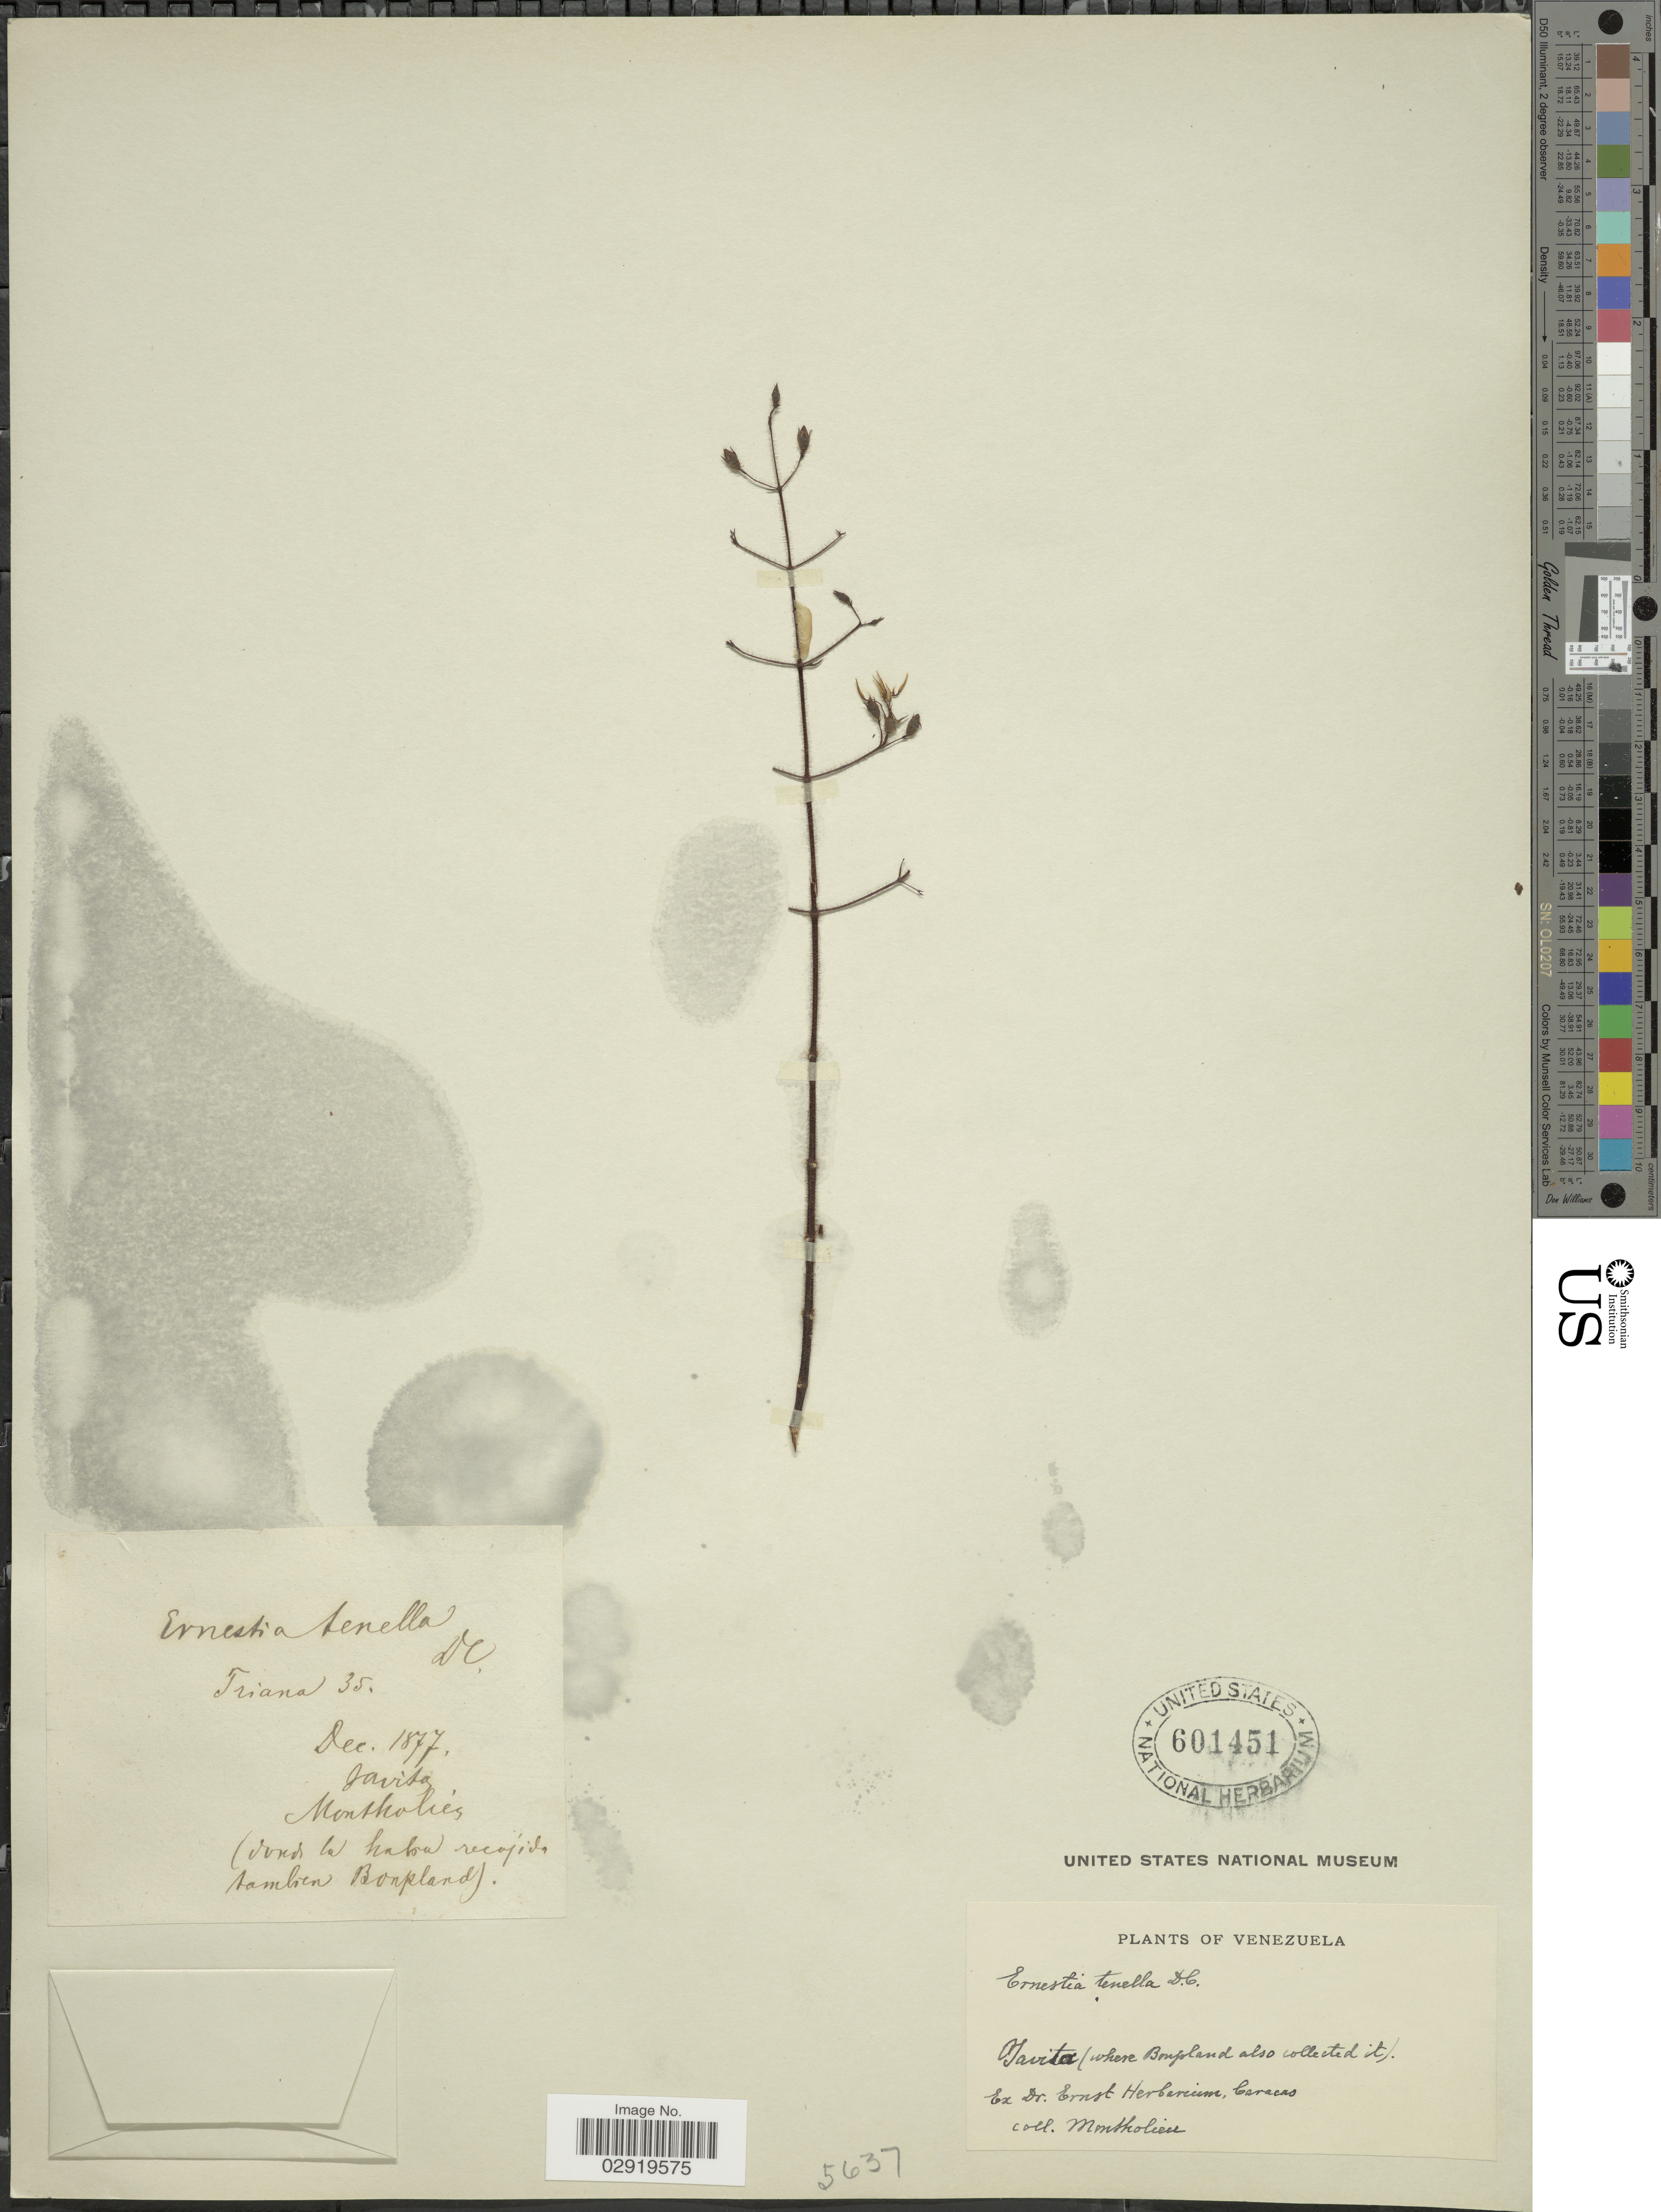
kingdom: Plantae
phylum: Tracheophyta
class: Magnoliopsida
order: Myrtales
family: Melastomataceae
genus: Ernestia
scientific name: Ernestia tenella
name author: (Bonpl.) DC.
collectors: Triana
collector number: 35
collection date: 1877-12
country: Venezuela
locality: Javitá, Montholieu.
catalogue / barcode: US 601451